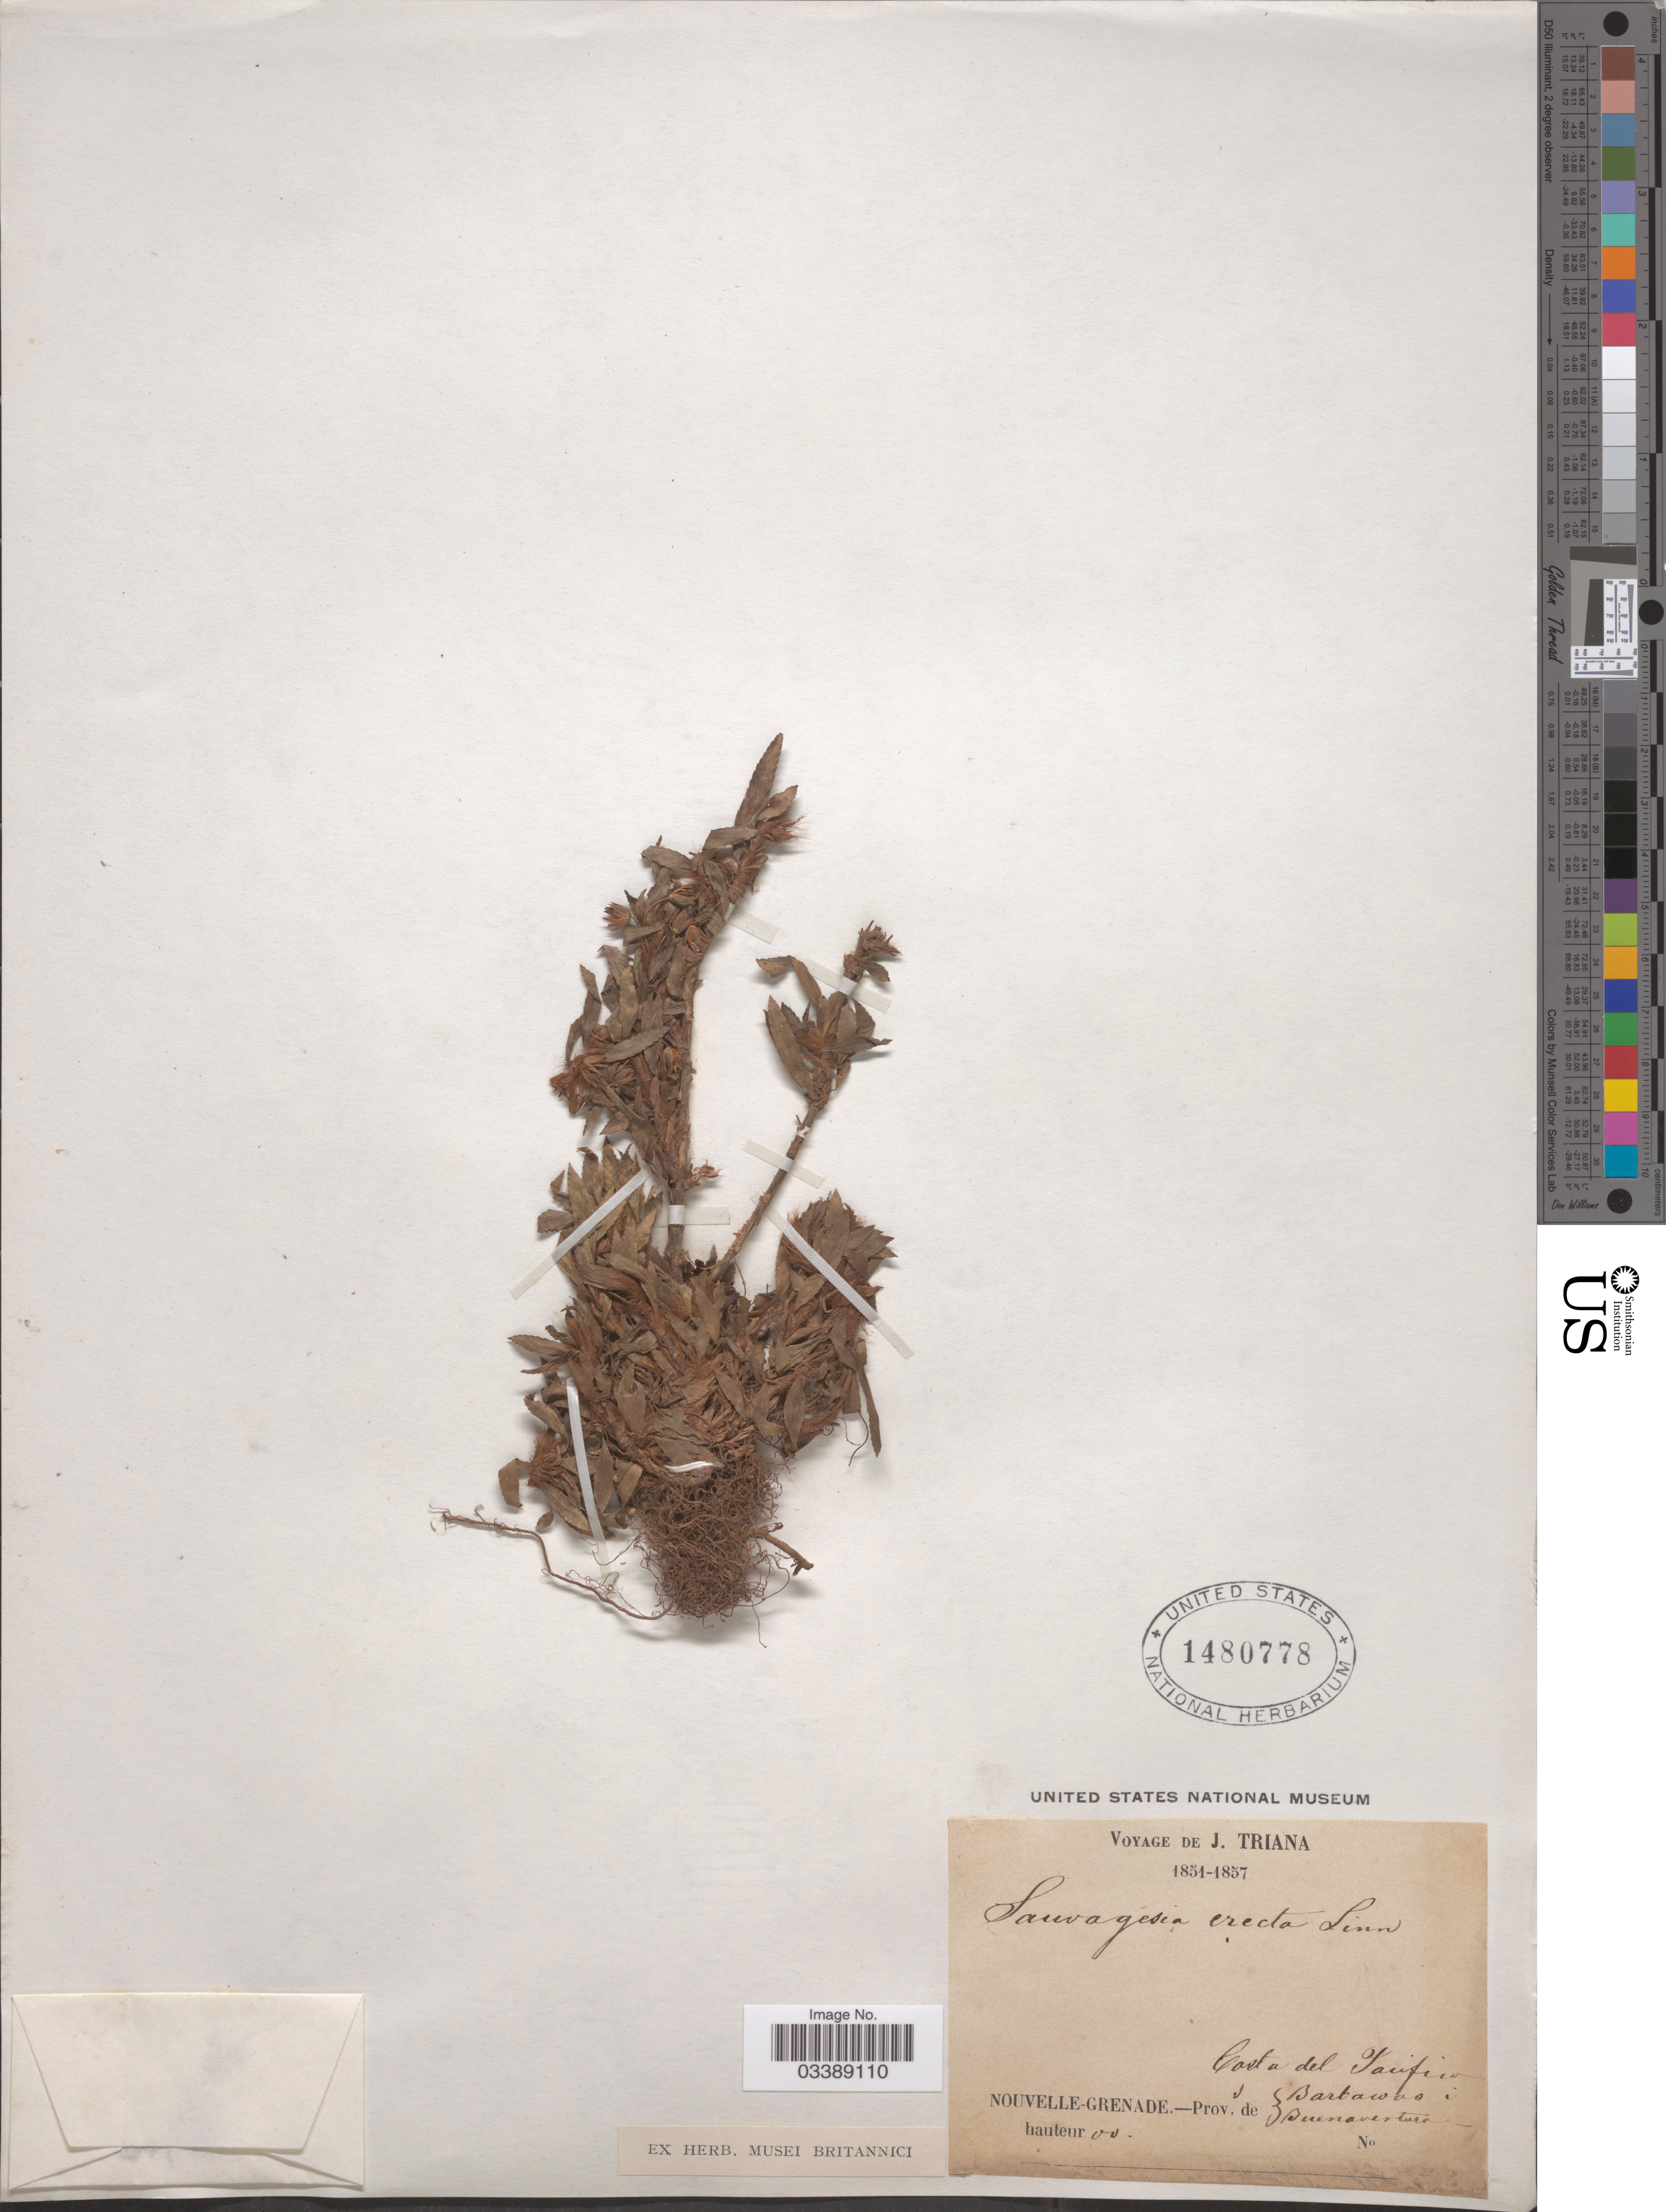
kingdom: Plantae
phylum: Tracheophyta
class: Magnoliopsida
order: Malpighiales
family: Ochnaceae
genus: Sauvagesia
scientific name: Sauvagesia erecta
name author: L.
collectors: J. Triana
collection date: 1851/1857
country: Colombia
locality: Nouvelle-Grenade. Prov. de {Barbacoas i Buenaventura. Costa del Pacificio.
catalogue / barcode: US 1480778